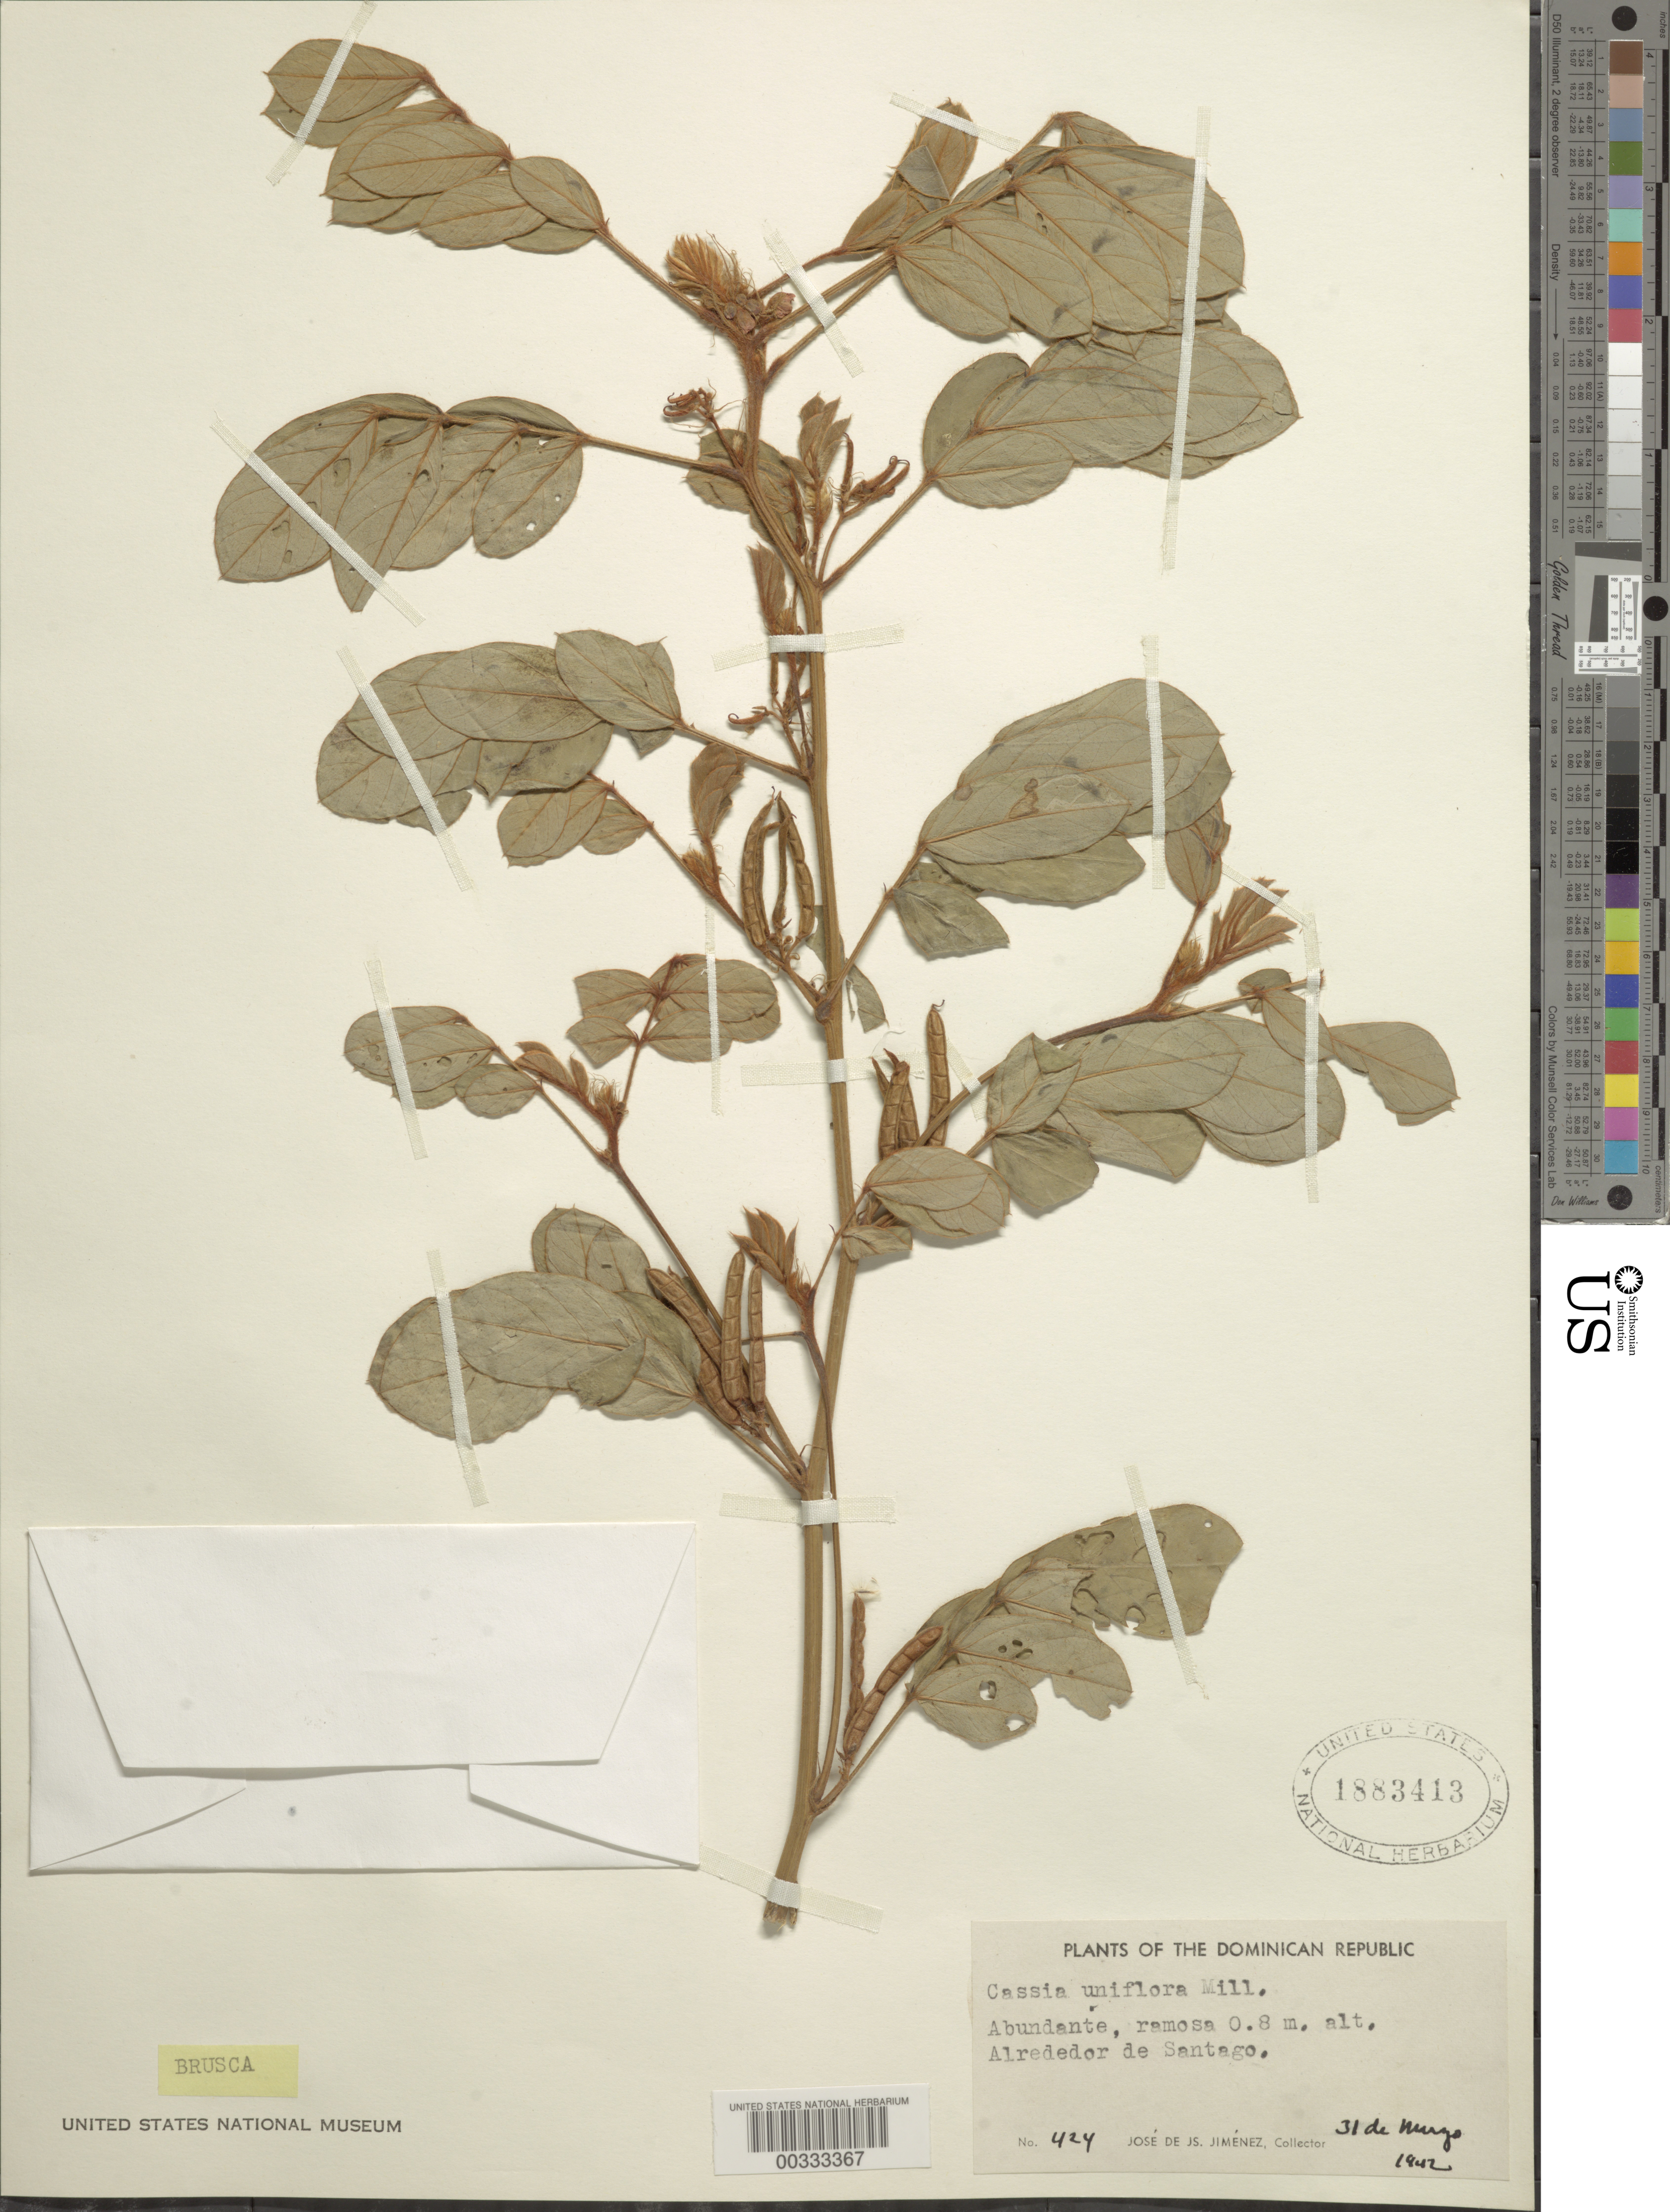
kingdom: Plantae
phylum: Tracheophyta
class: Magnoliopsida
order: Fabales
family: Fabaceae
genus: Senna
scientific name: Senna uniflora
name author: (Mill.) H.S. Irwin & Barneby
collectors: J. J. Jiménez Almonte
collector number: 424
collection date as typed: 31 May 1942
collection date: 1942-05-31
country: Dominican Republic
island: Hispaniola Island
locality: Alrededor de santago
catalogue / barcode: US 1883413